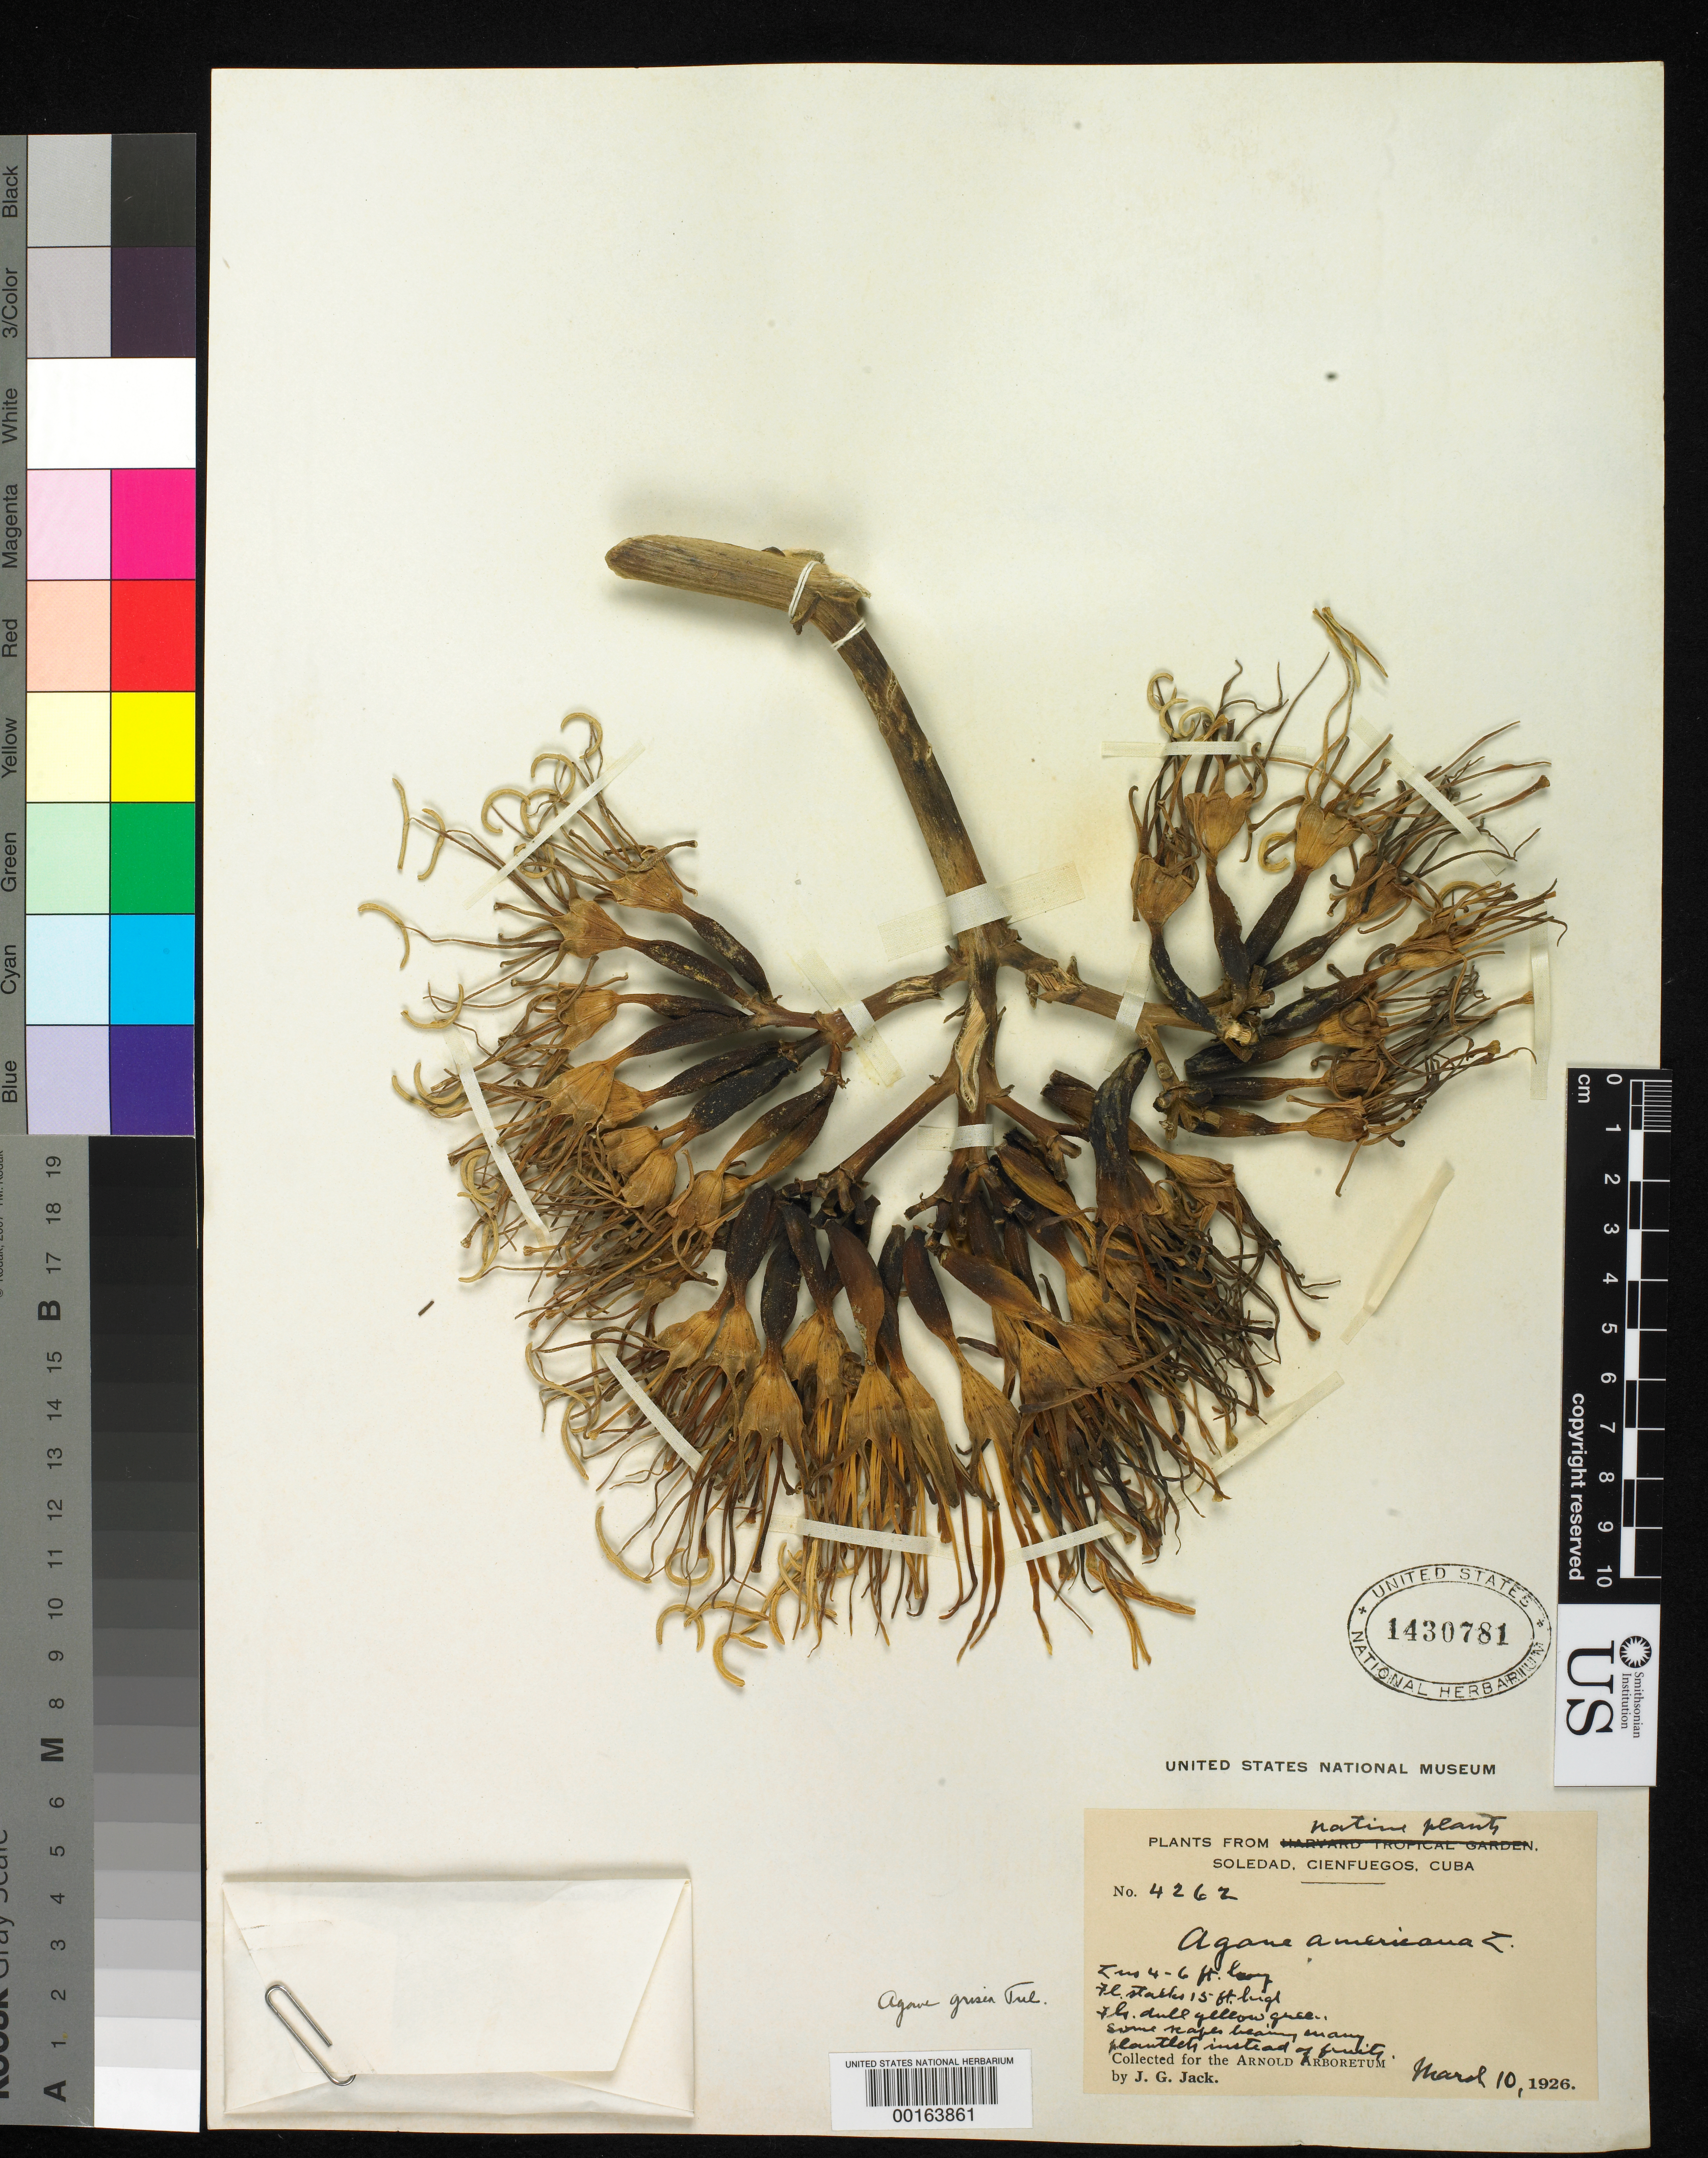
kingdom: Plantae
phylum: Tracheophyta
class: Liliopsida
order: Asparagales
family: Asparagaceae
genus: Agave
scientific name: Agave grisea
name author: Trel.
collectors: J. G. Jack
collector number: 4262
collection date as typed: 10 Mar 1926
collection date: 1926-03-10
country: Cuba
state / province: Cienfuegos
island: Greater Antilles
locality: Soledad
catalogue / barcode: US 1430781